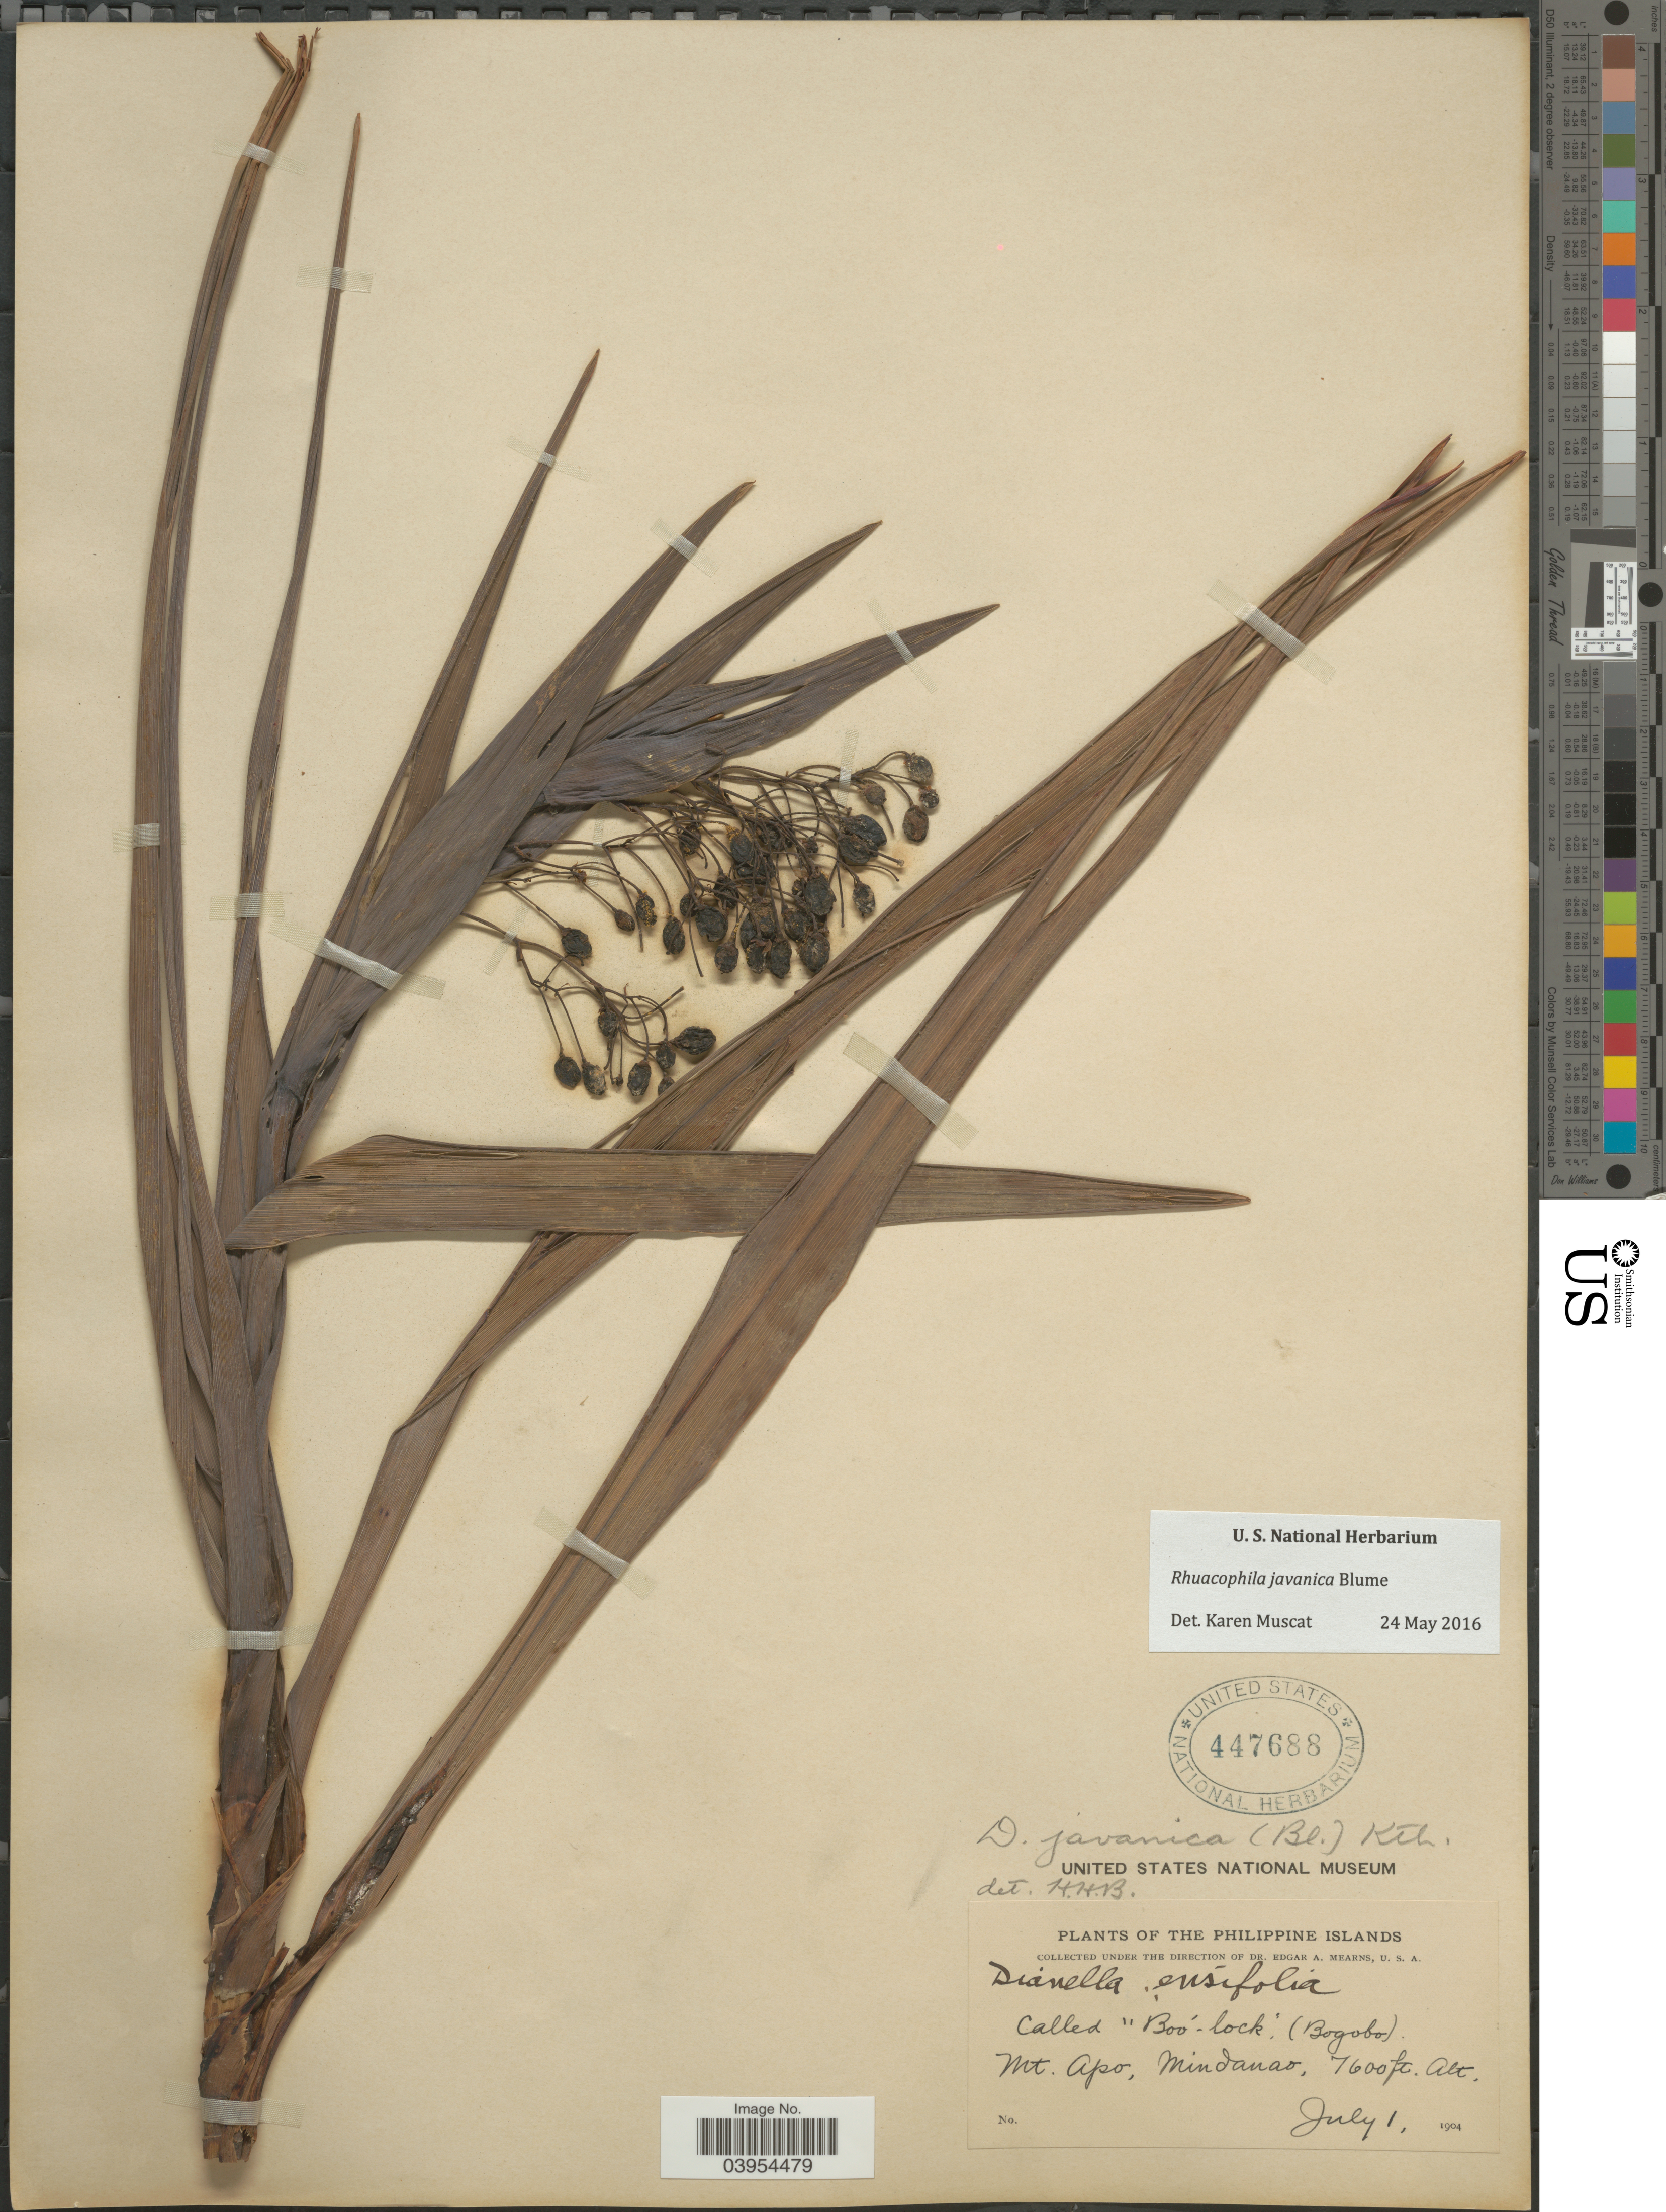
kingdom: Plantae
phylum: Tracheophyta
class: Liliopsida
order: Asparagales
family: Asphodelaceae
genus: Dianella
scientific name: Dianella javanica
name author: Blume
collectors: E. A. Mearns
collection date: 1904-07-01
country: Philippines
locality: The Philippine Islands. Mt. Apo, Mindanao.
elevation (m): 2316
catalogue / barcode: US 447688